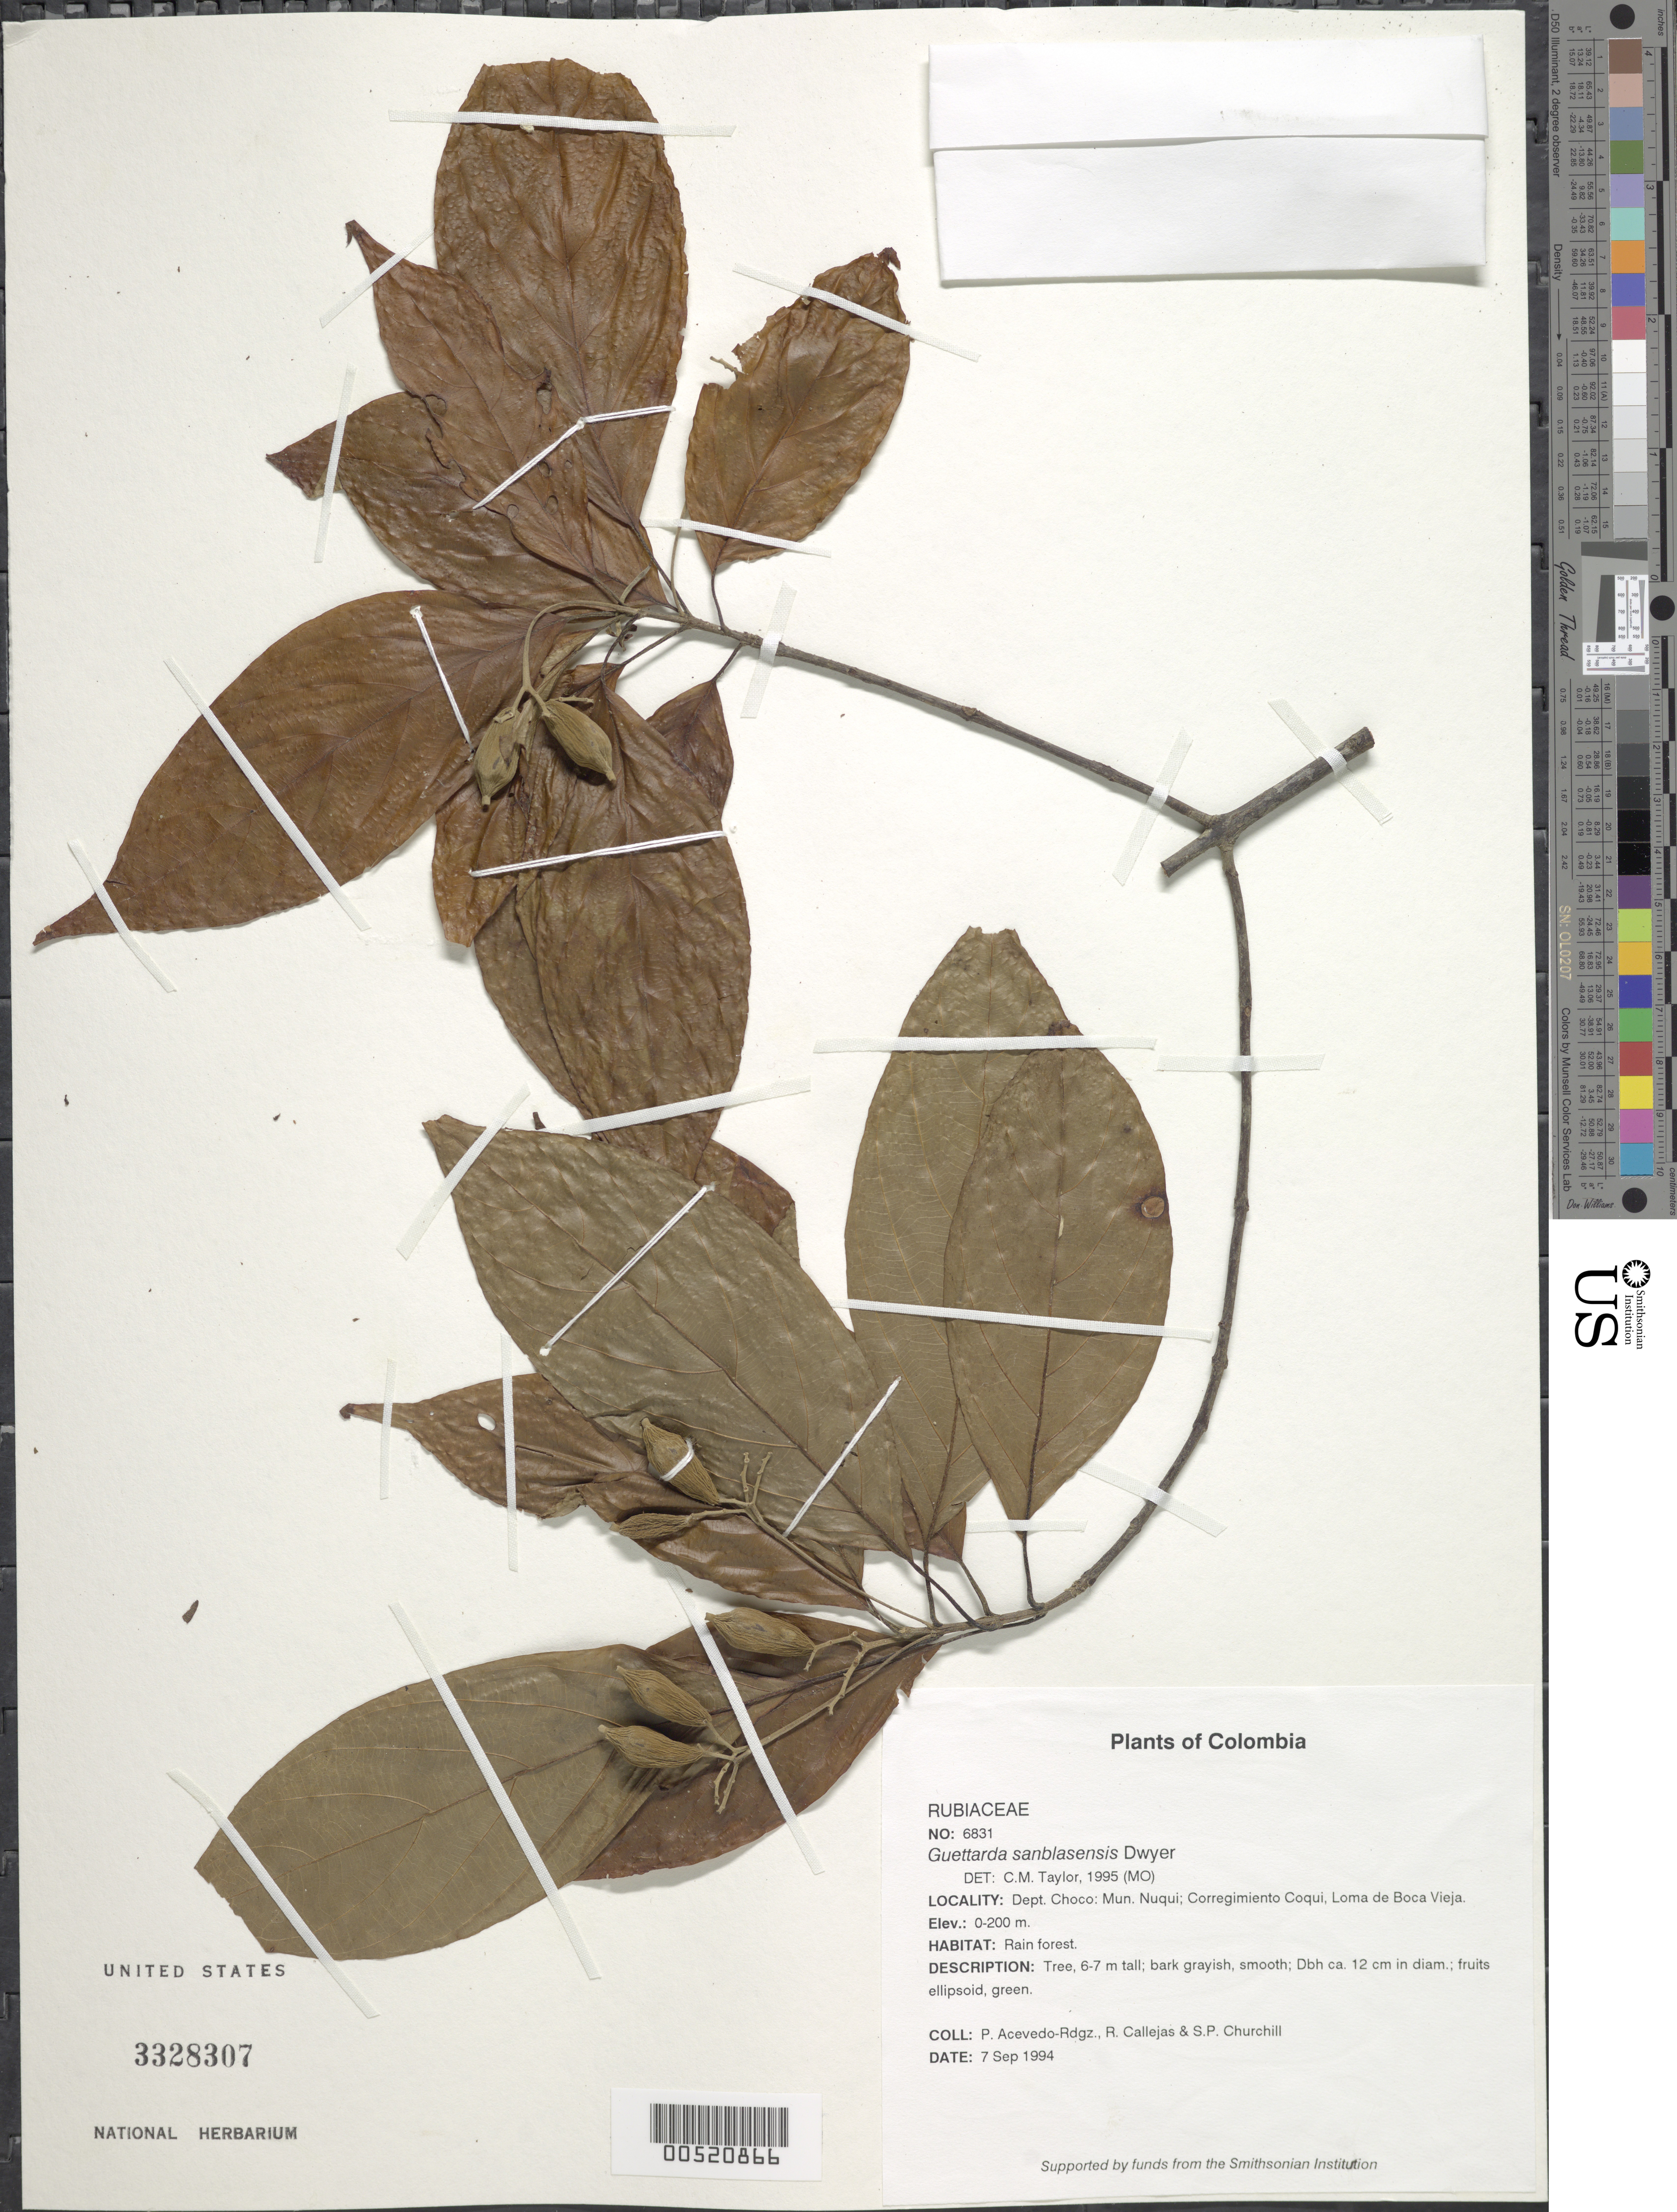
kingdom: Plantae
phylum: Tracheophyta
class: Magnoliopsida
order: Gentianales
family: Rubiaceae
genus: Guettarda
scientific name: Guettarda sanblasensis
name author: Dwyer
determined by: Taylor, Charlotte M.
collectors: P. Acevedo-Rodr., R. Callejas & S. Churchill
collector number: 6831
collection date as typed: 07 Sep 1994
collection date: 1994-09-07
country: Colombia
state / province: Chocó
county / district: Nuqui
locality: Depart. Choco; Mun. Nuqui; Corregimiento Coqui; Loma de Boca Vieja.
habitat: Rain forest.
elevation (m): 0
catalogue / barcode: US 3328307